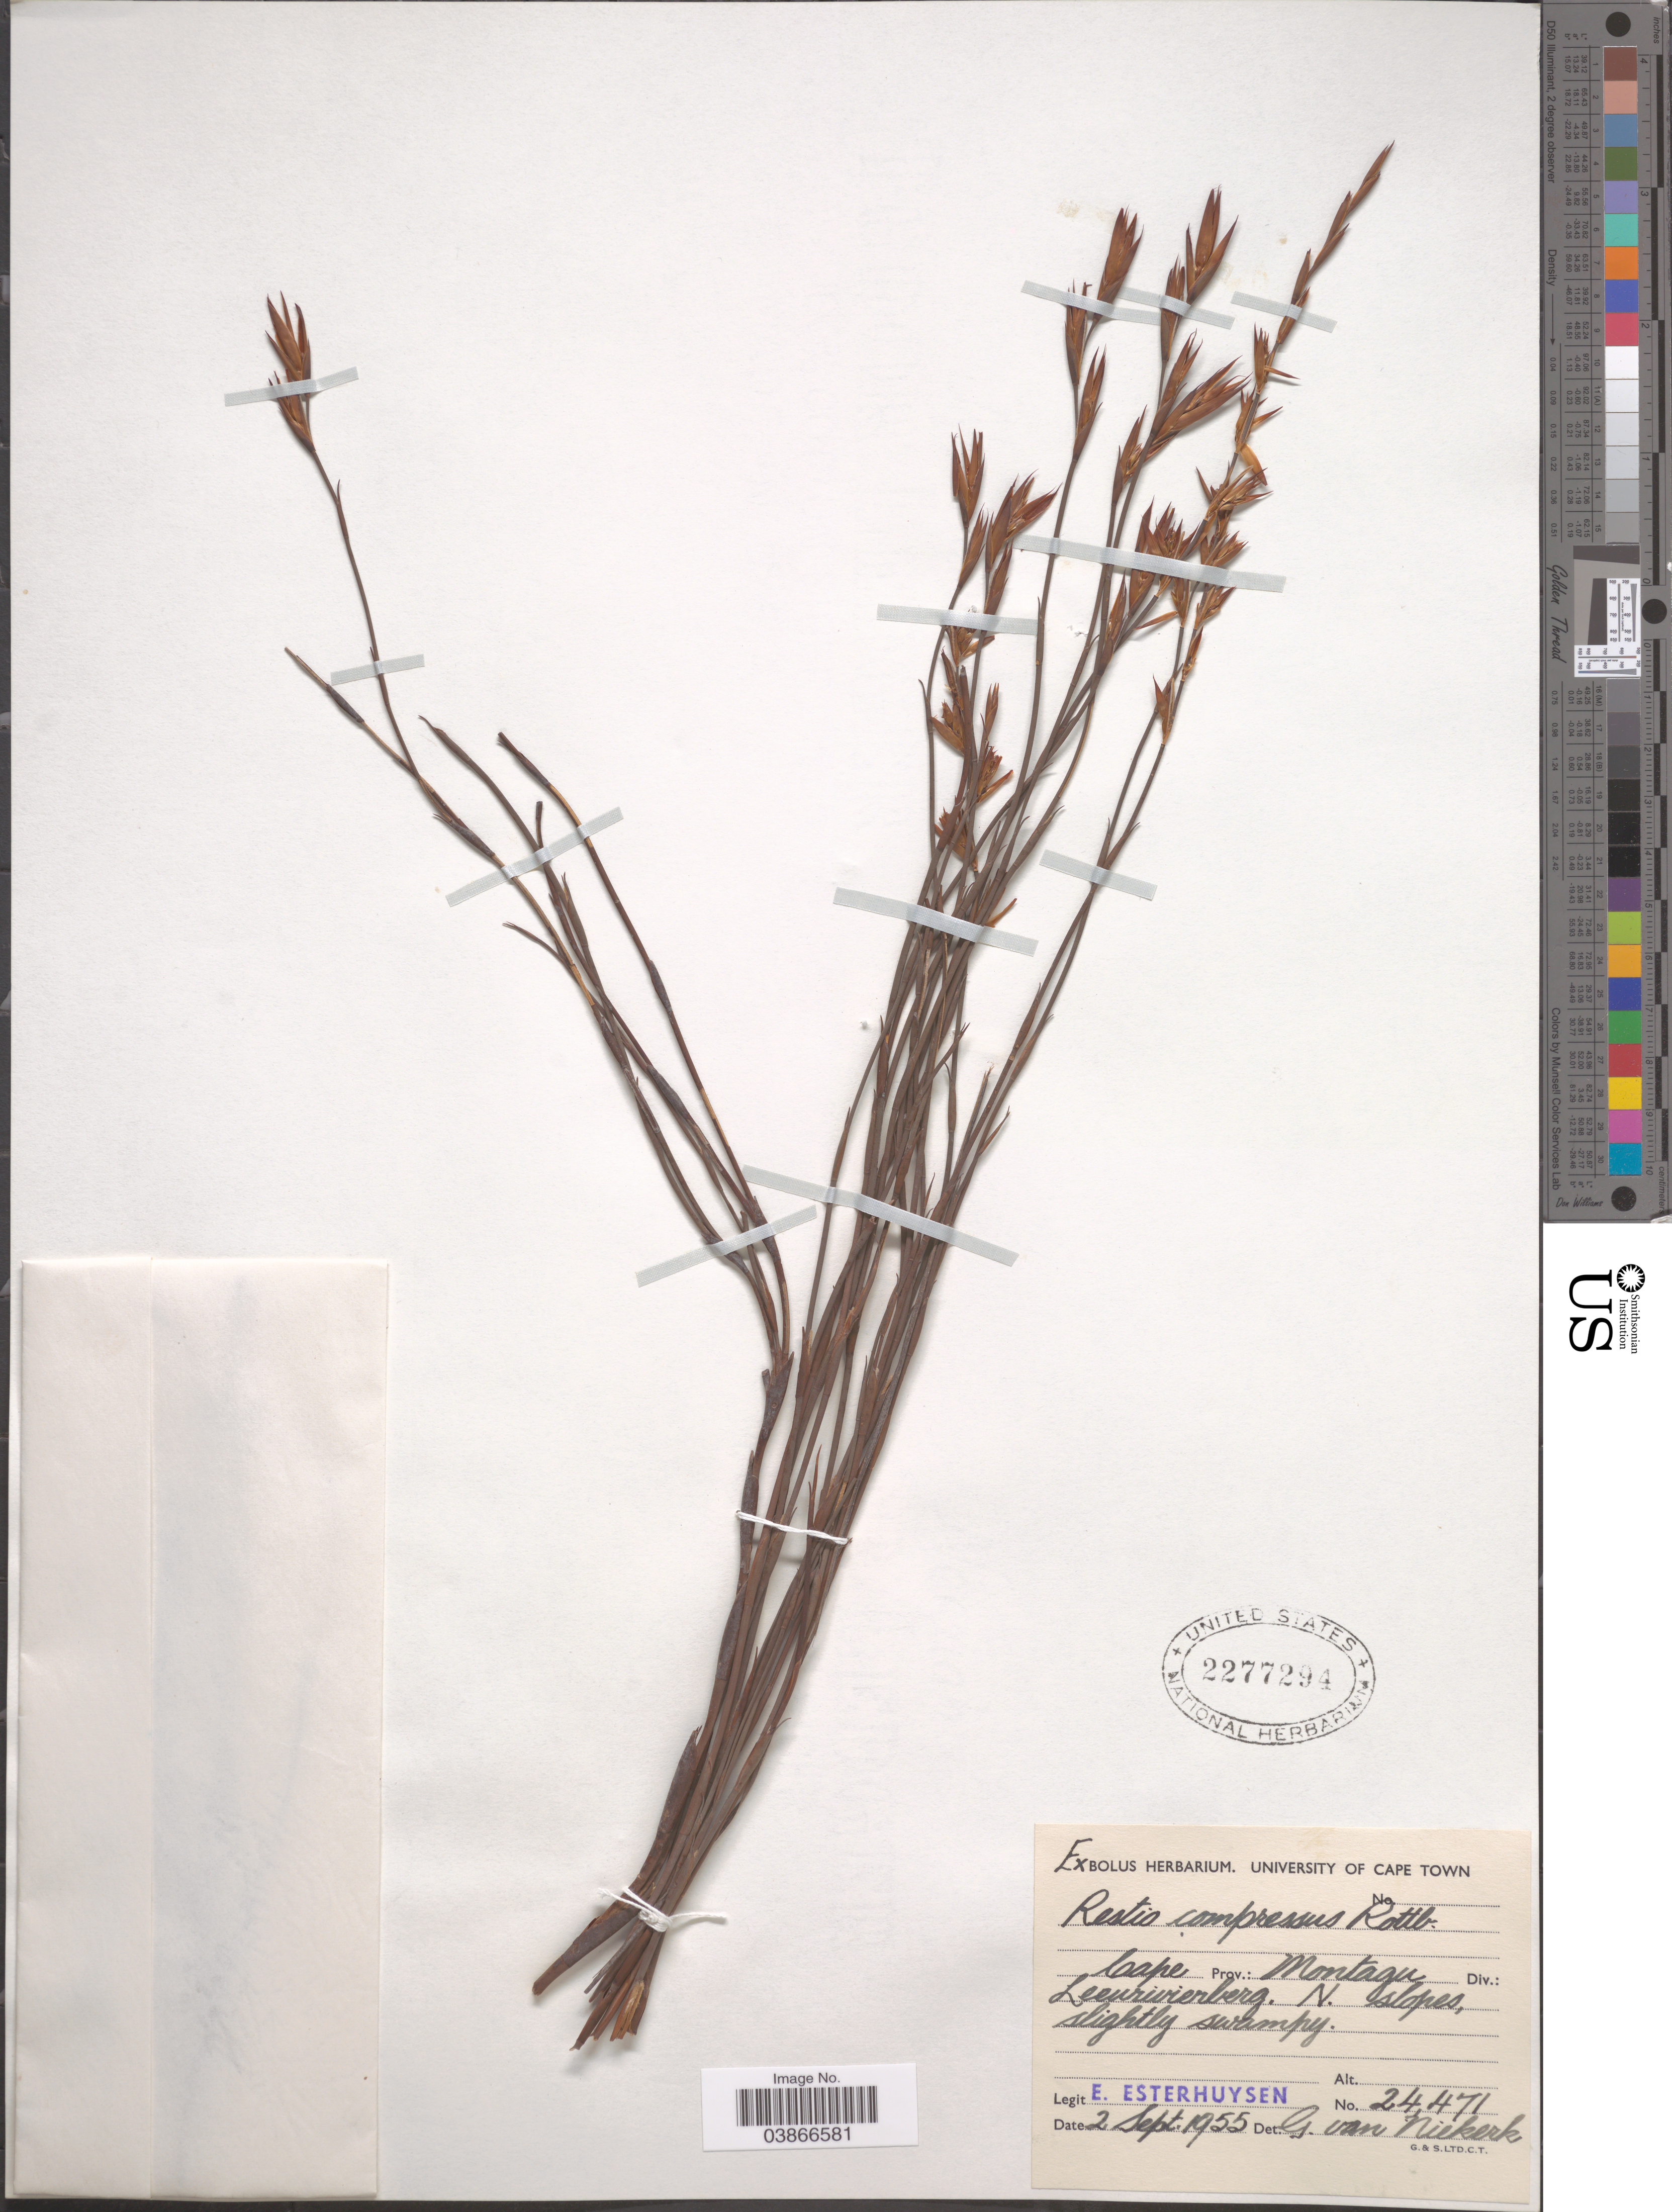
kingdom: Plantae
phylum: Tracheophyta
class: Liliopsida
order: Poales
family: Restionaceae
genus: Restio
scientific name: Restio compressus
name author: Rottb.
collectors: E. E. Esterhuysen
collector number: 24471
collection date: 1955-09-02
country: South Africa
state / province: Western Cape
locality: Montagu Div.: Leewrivierberg. N. slopes.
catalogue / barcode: US 2277294